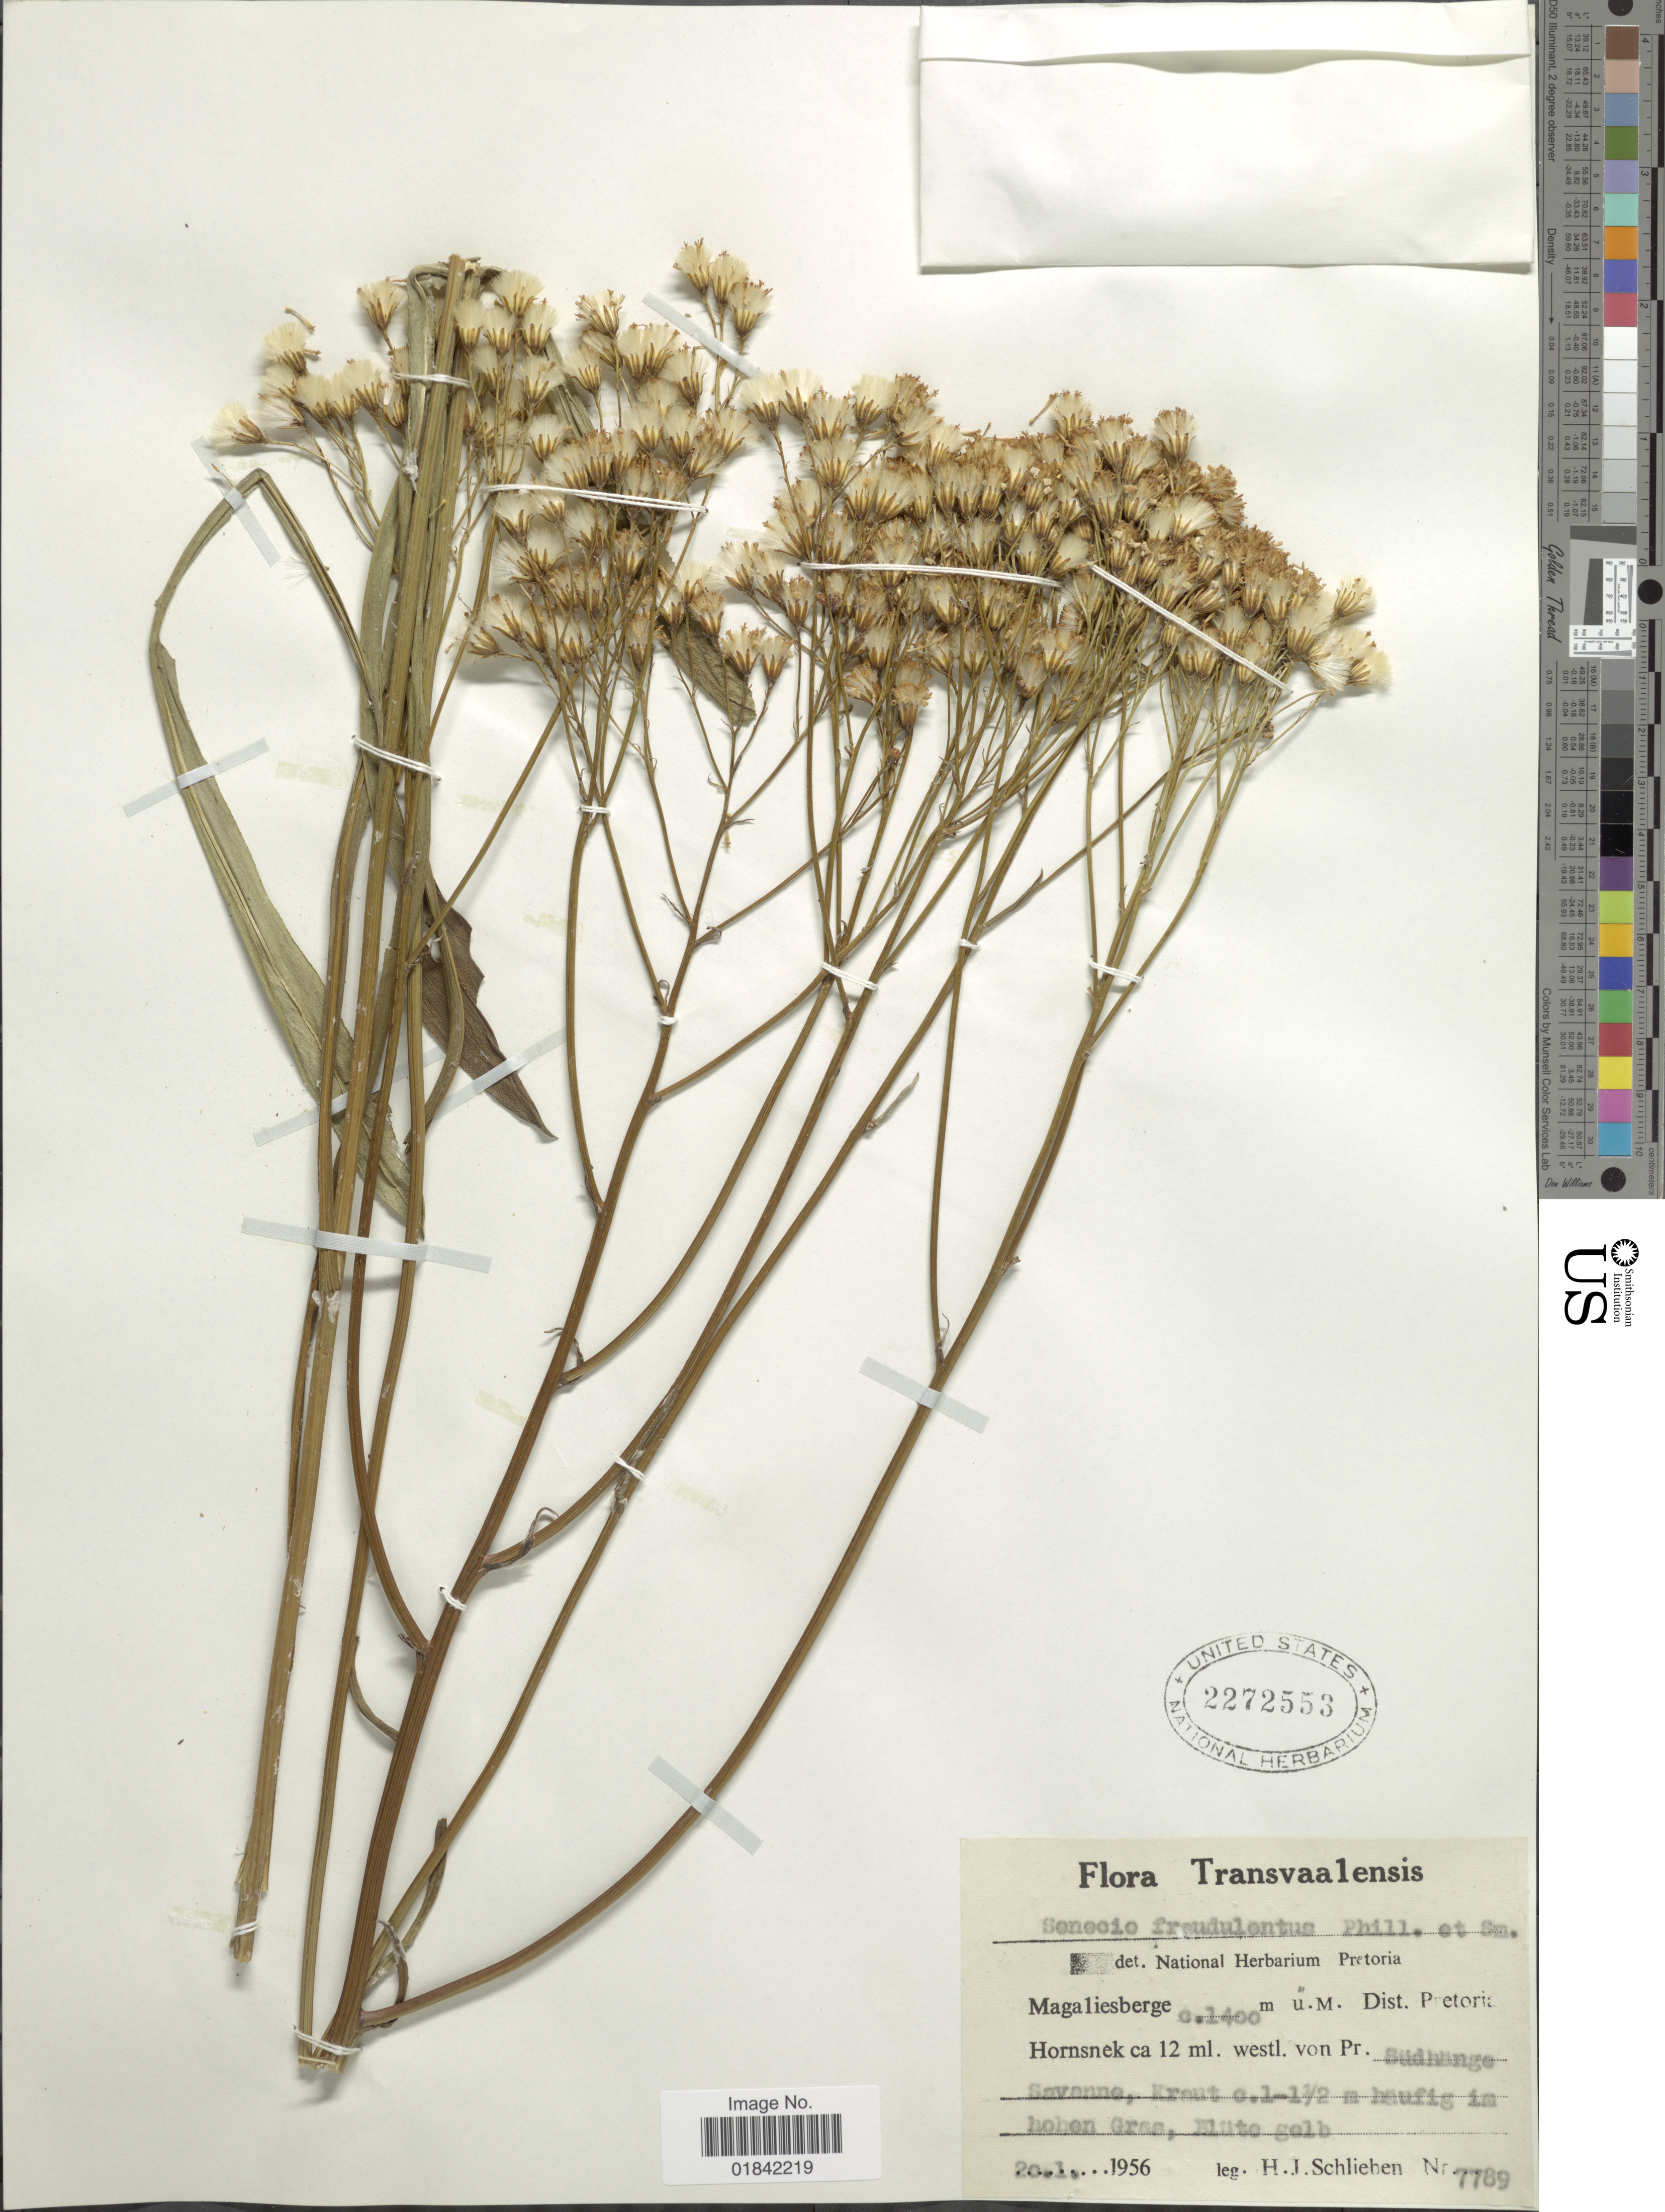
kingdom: Plantae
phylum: Tracheophyta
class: Magnoliopsida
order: Asterales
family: Asteraceae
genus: Senecio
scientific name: Senecio fraudulentus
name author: Phillips & C.A. Sm.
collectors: H. J. Schlieben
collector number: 7789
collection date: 1956-01-20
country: South Africa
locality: Transvaalensis, Magaliesberge, Dist. Pretoria, Hornsnek ca 12 ml. westl. von Pr. Sudhange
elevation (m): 1400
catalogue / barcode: US 2272553